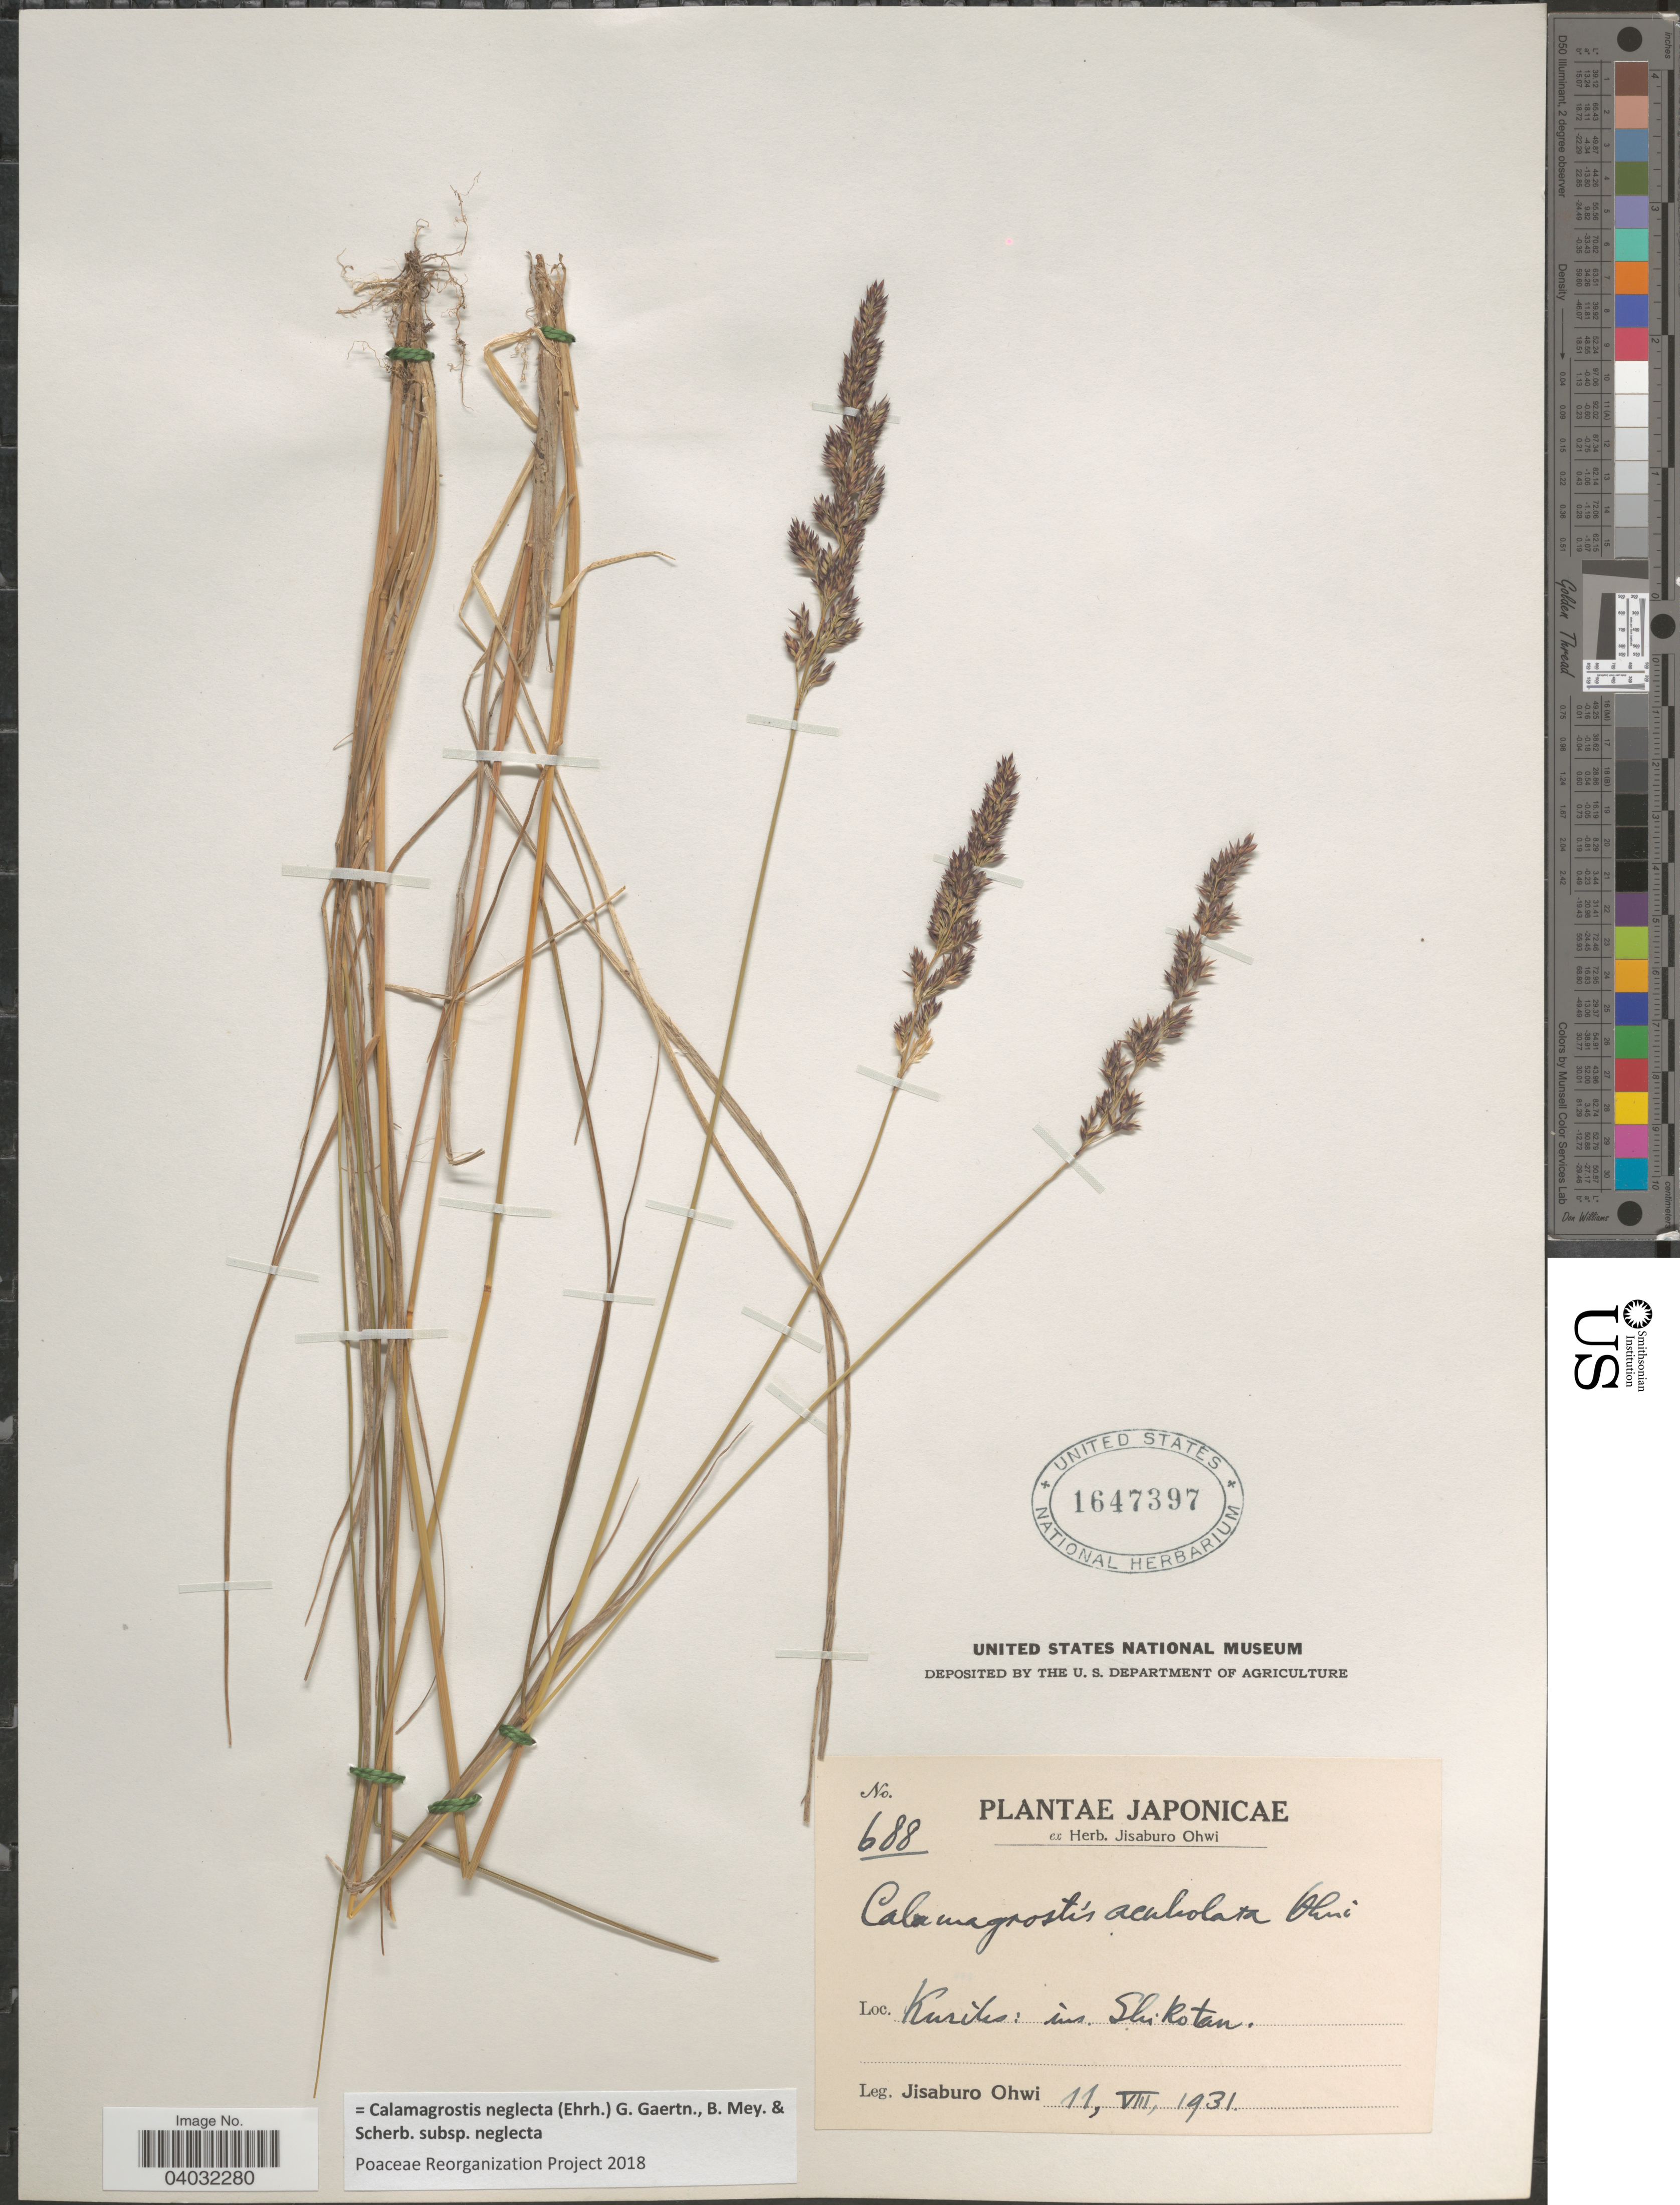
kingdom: Plantae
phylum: Tracheophyta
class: Liliopsida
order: Poales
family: Poaceae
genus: Calamagrostis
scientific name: Calamagrostis neglecta subsp. neglecta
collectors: J. Ohwi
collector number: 688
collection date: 1931-08-11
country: Russian Federation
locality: Kurilis: in Shikotan.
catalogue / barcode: US 1647397